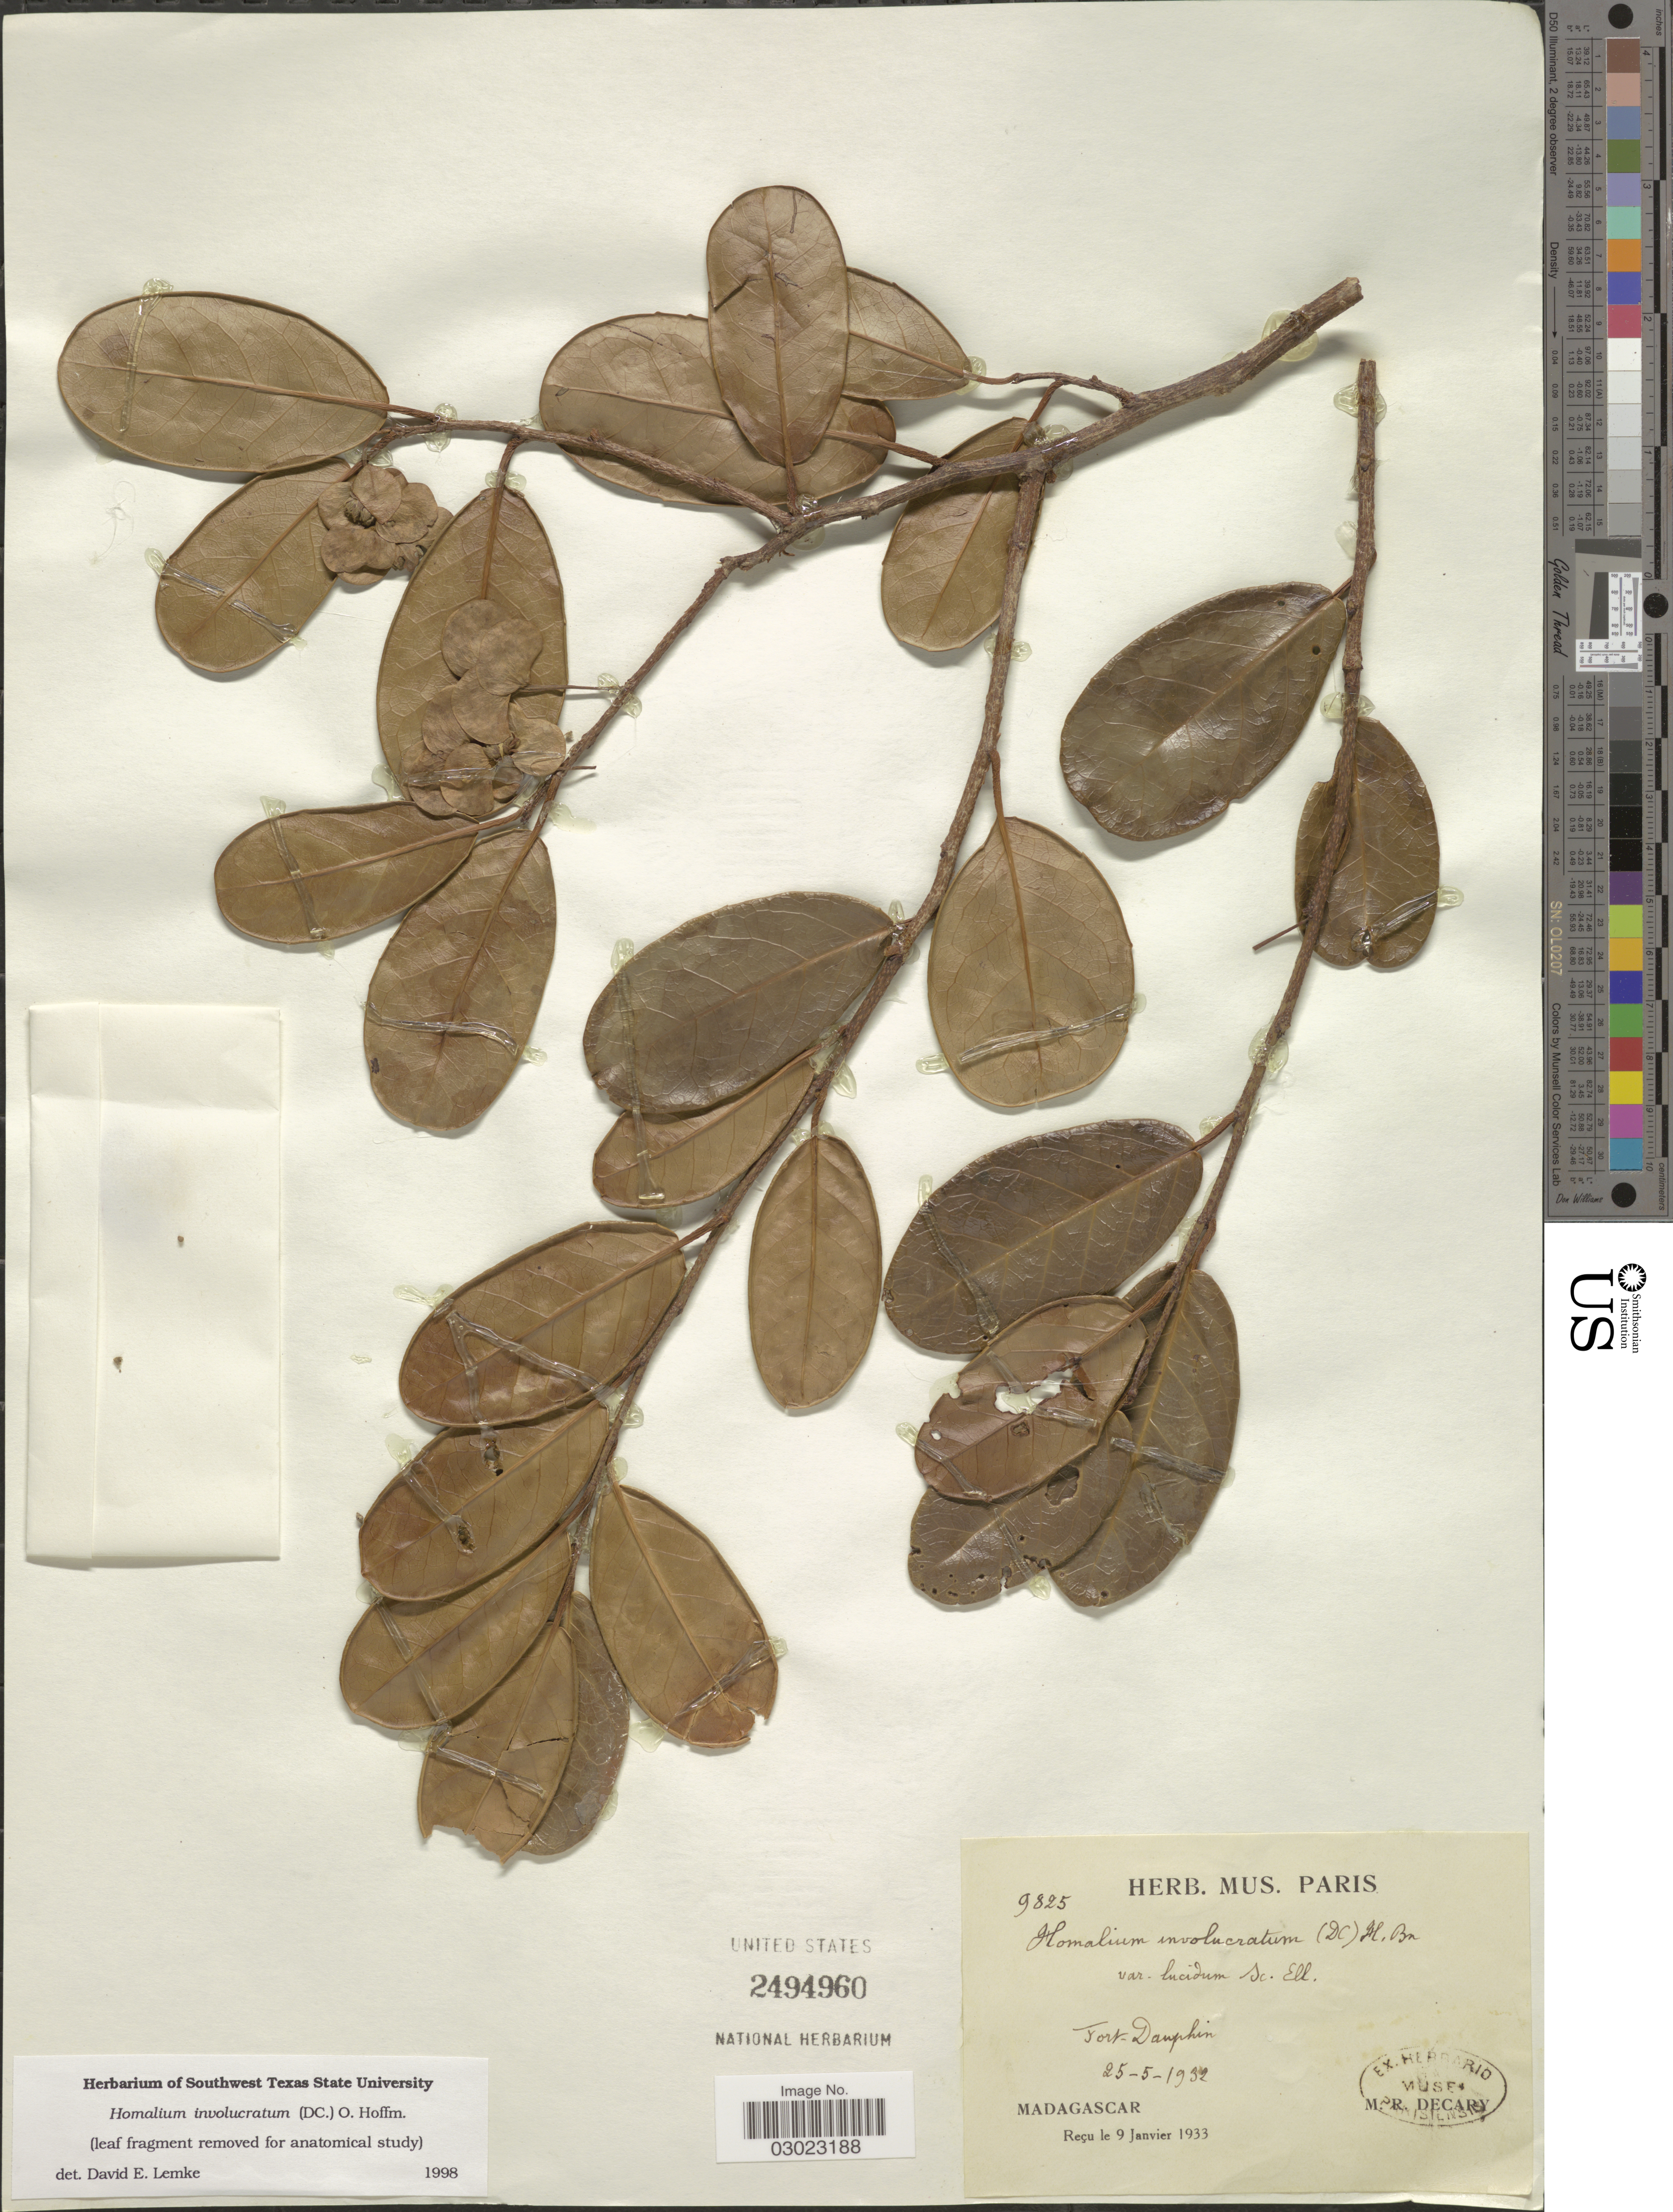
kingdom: Plantae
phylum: Tracheophyta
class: Magnoliopsida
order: Malpighiales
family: Salicaceae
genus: Homalium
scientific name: Homalium involucratum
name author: (DC.) O. Hoffm.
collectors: R. Decary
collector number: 9825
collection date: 1932-05-25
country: Madagascar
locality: Fort-Dauphin.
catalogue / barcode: US 2494960